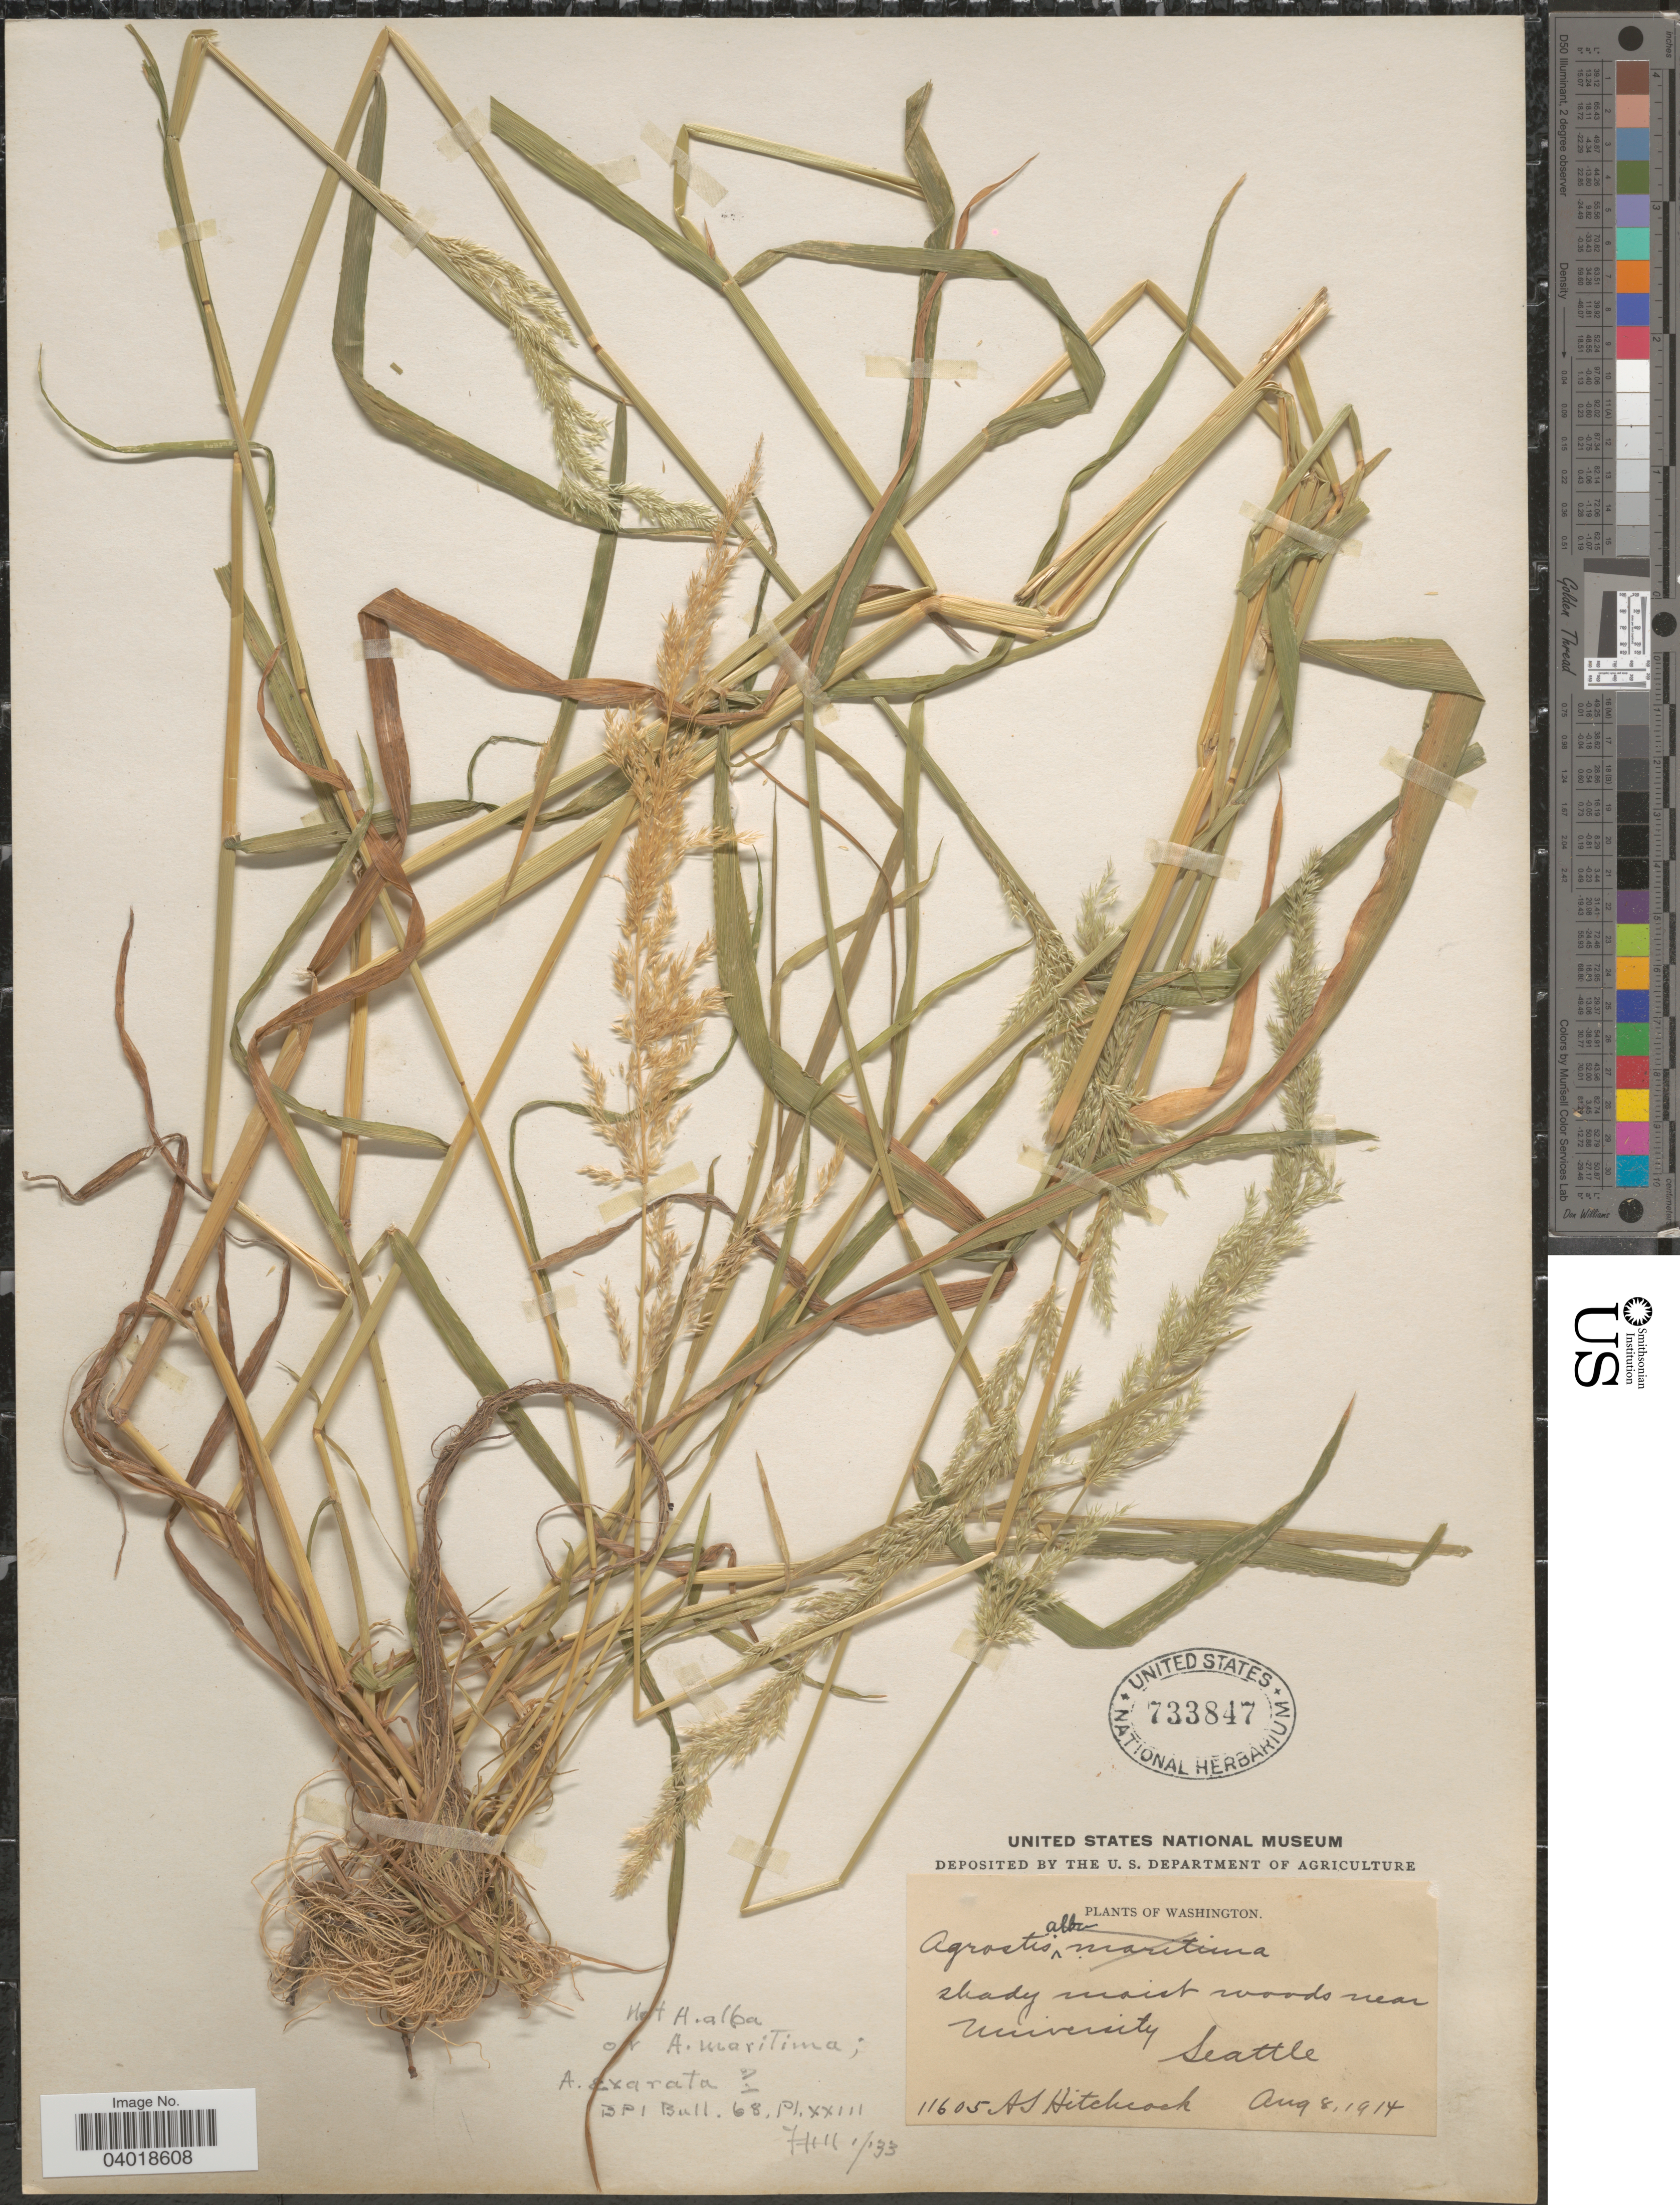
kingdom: Plantae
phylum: Tracheophyta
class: Liliopsida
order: Poales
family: Poaceae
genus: Agrostis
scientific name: Agrostis exarata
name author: Trin.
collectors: A. S. Hitchcock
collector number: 11605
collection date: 1914-08-08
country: United States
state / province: Washington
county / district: King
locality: Shady moist woods near University. Seattle.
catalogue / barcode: US 733847